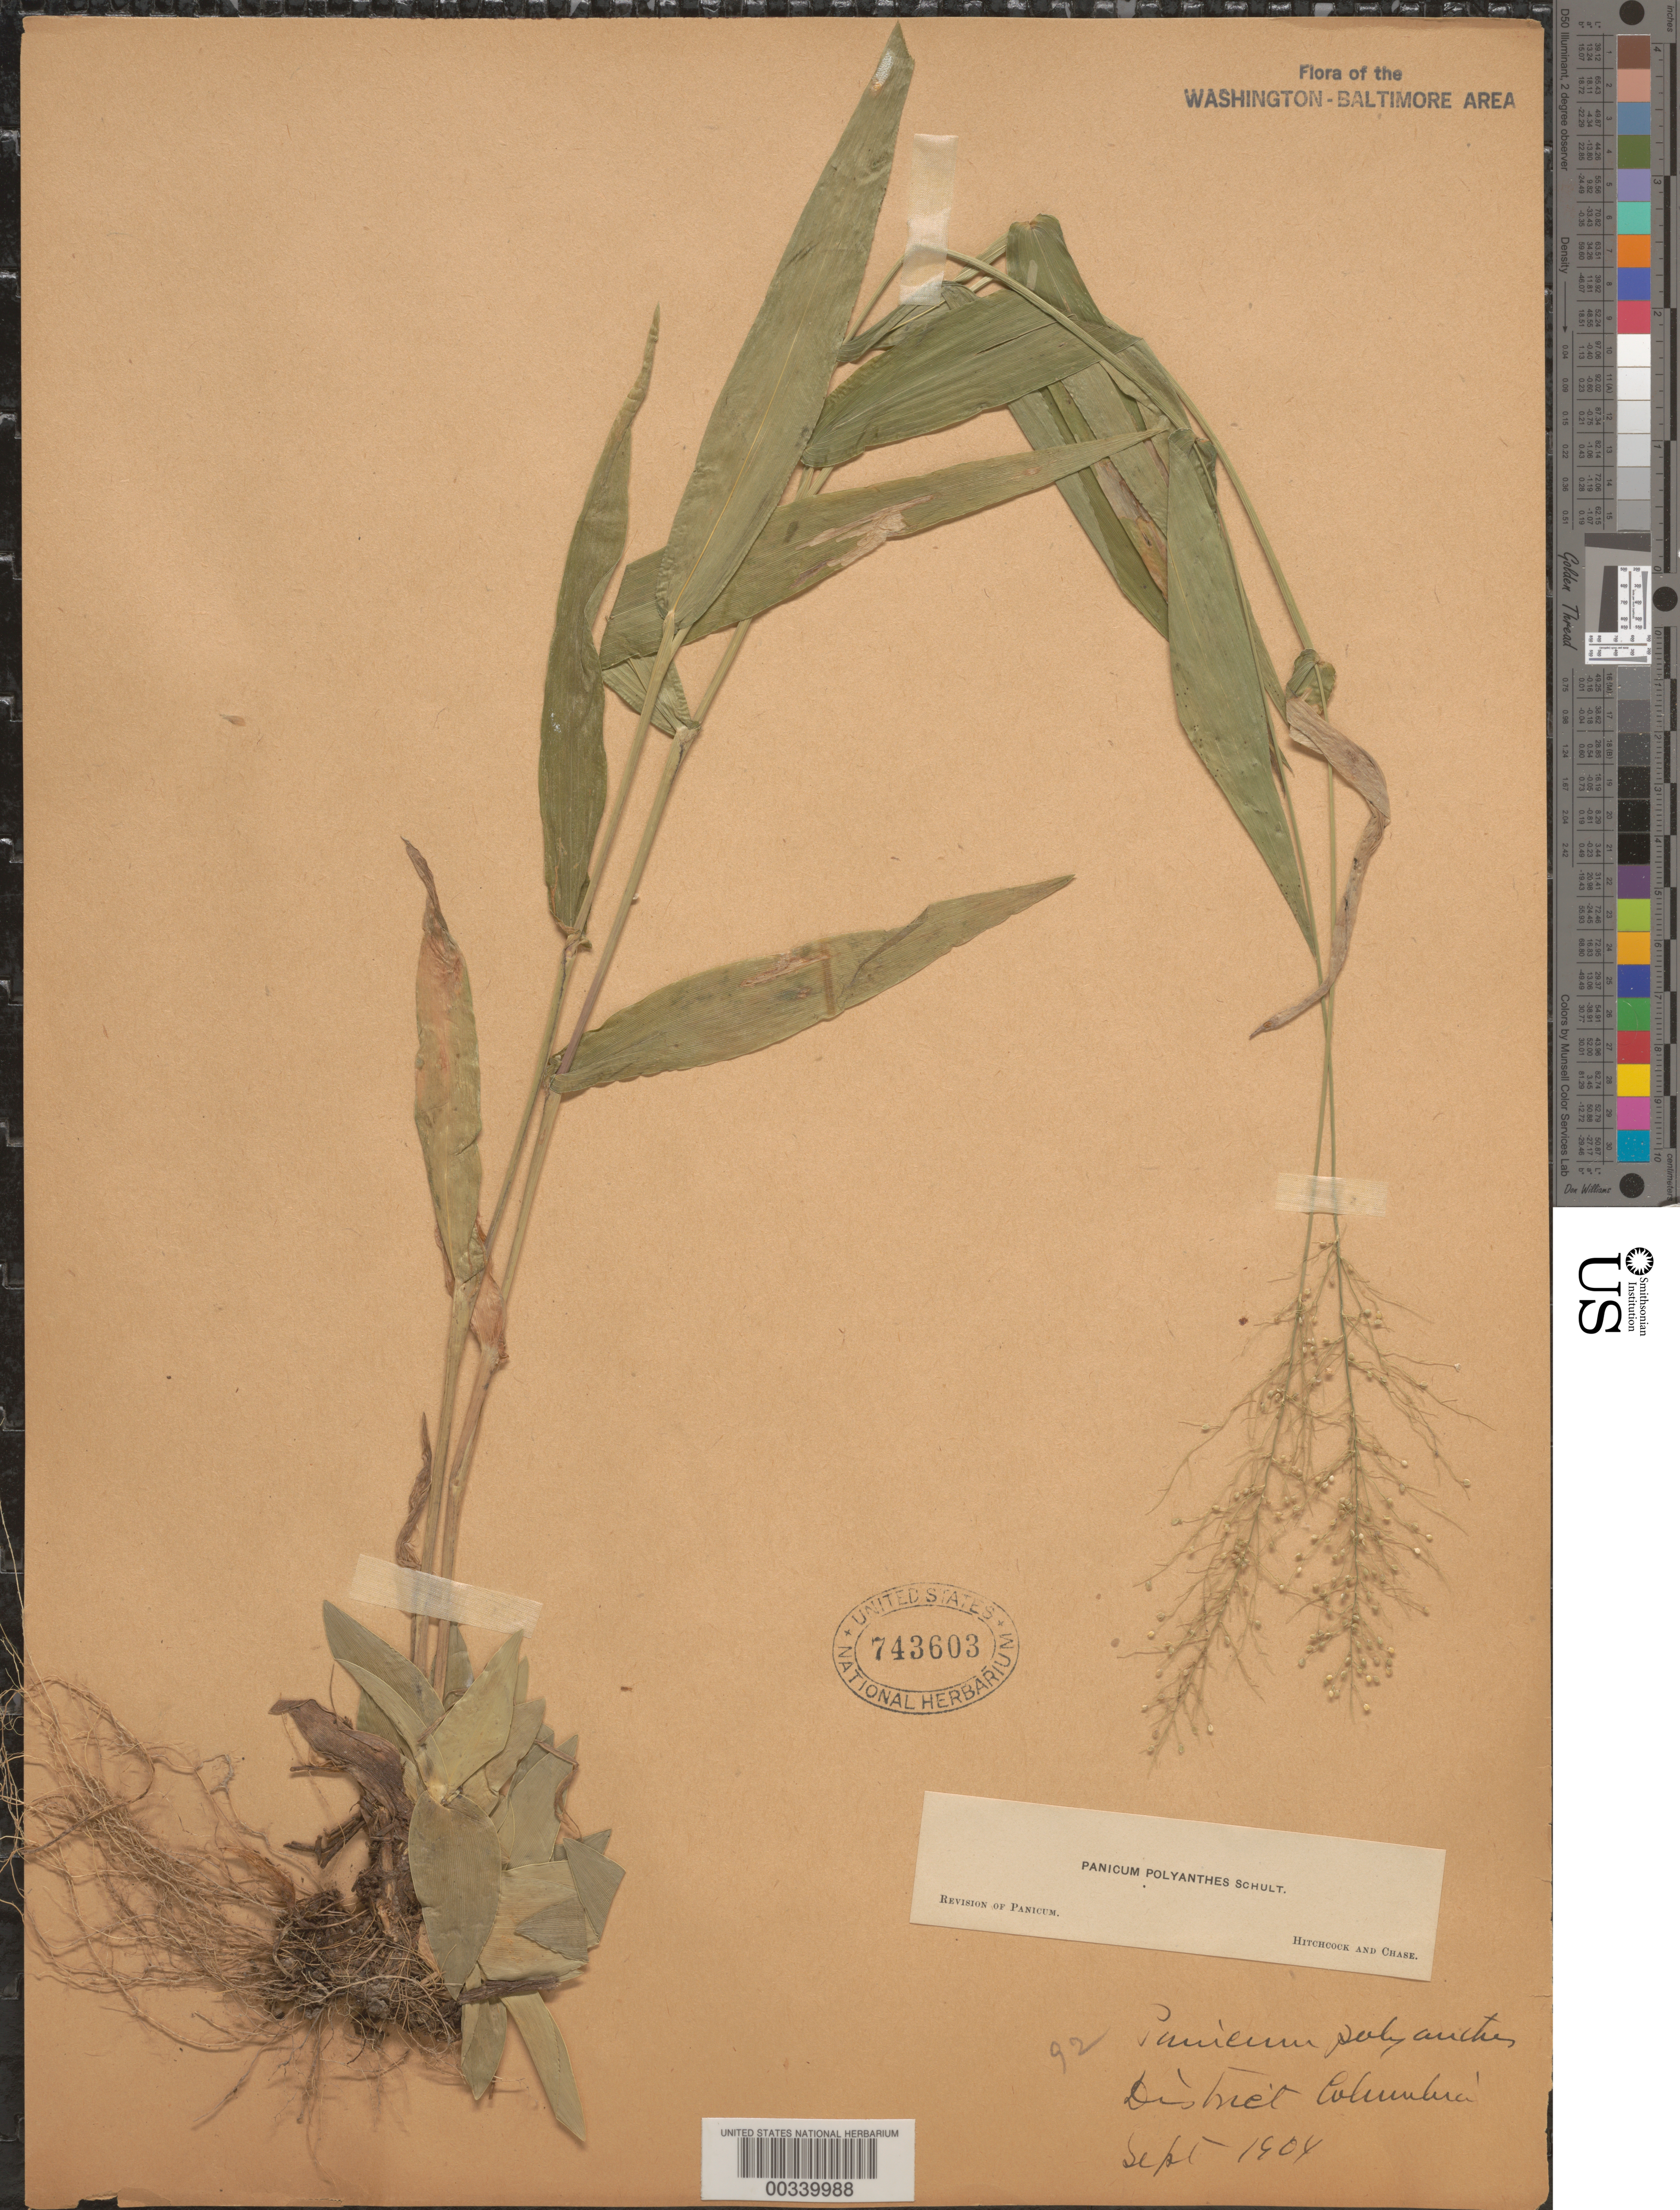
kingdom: Plantae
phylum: Tracheophyta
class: Liliopsida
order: Poales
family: Poaceae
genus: Dichanthelium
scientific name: Dichanthelium sphaerocarpon var. isophyllum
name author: (Scribn.) Gould & C.A. Clark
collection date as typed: Sep 1904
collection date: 1904-09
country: United States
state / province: District of Columbia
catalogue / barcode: US 743603